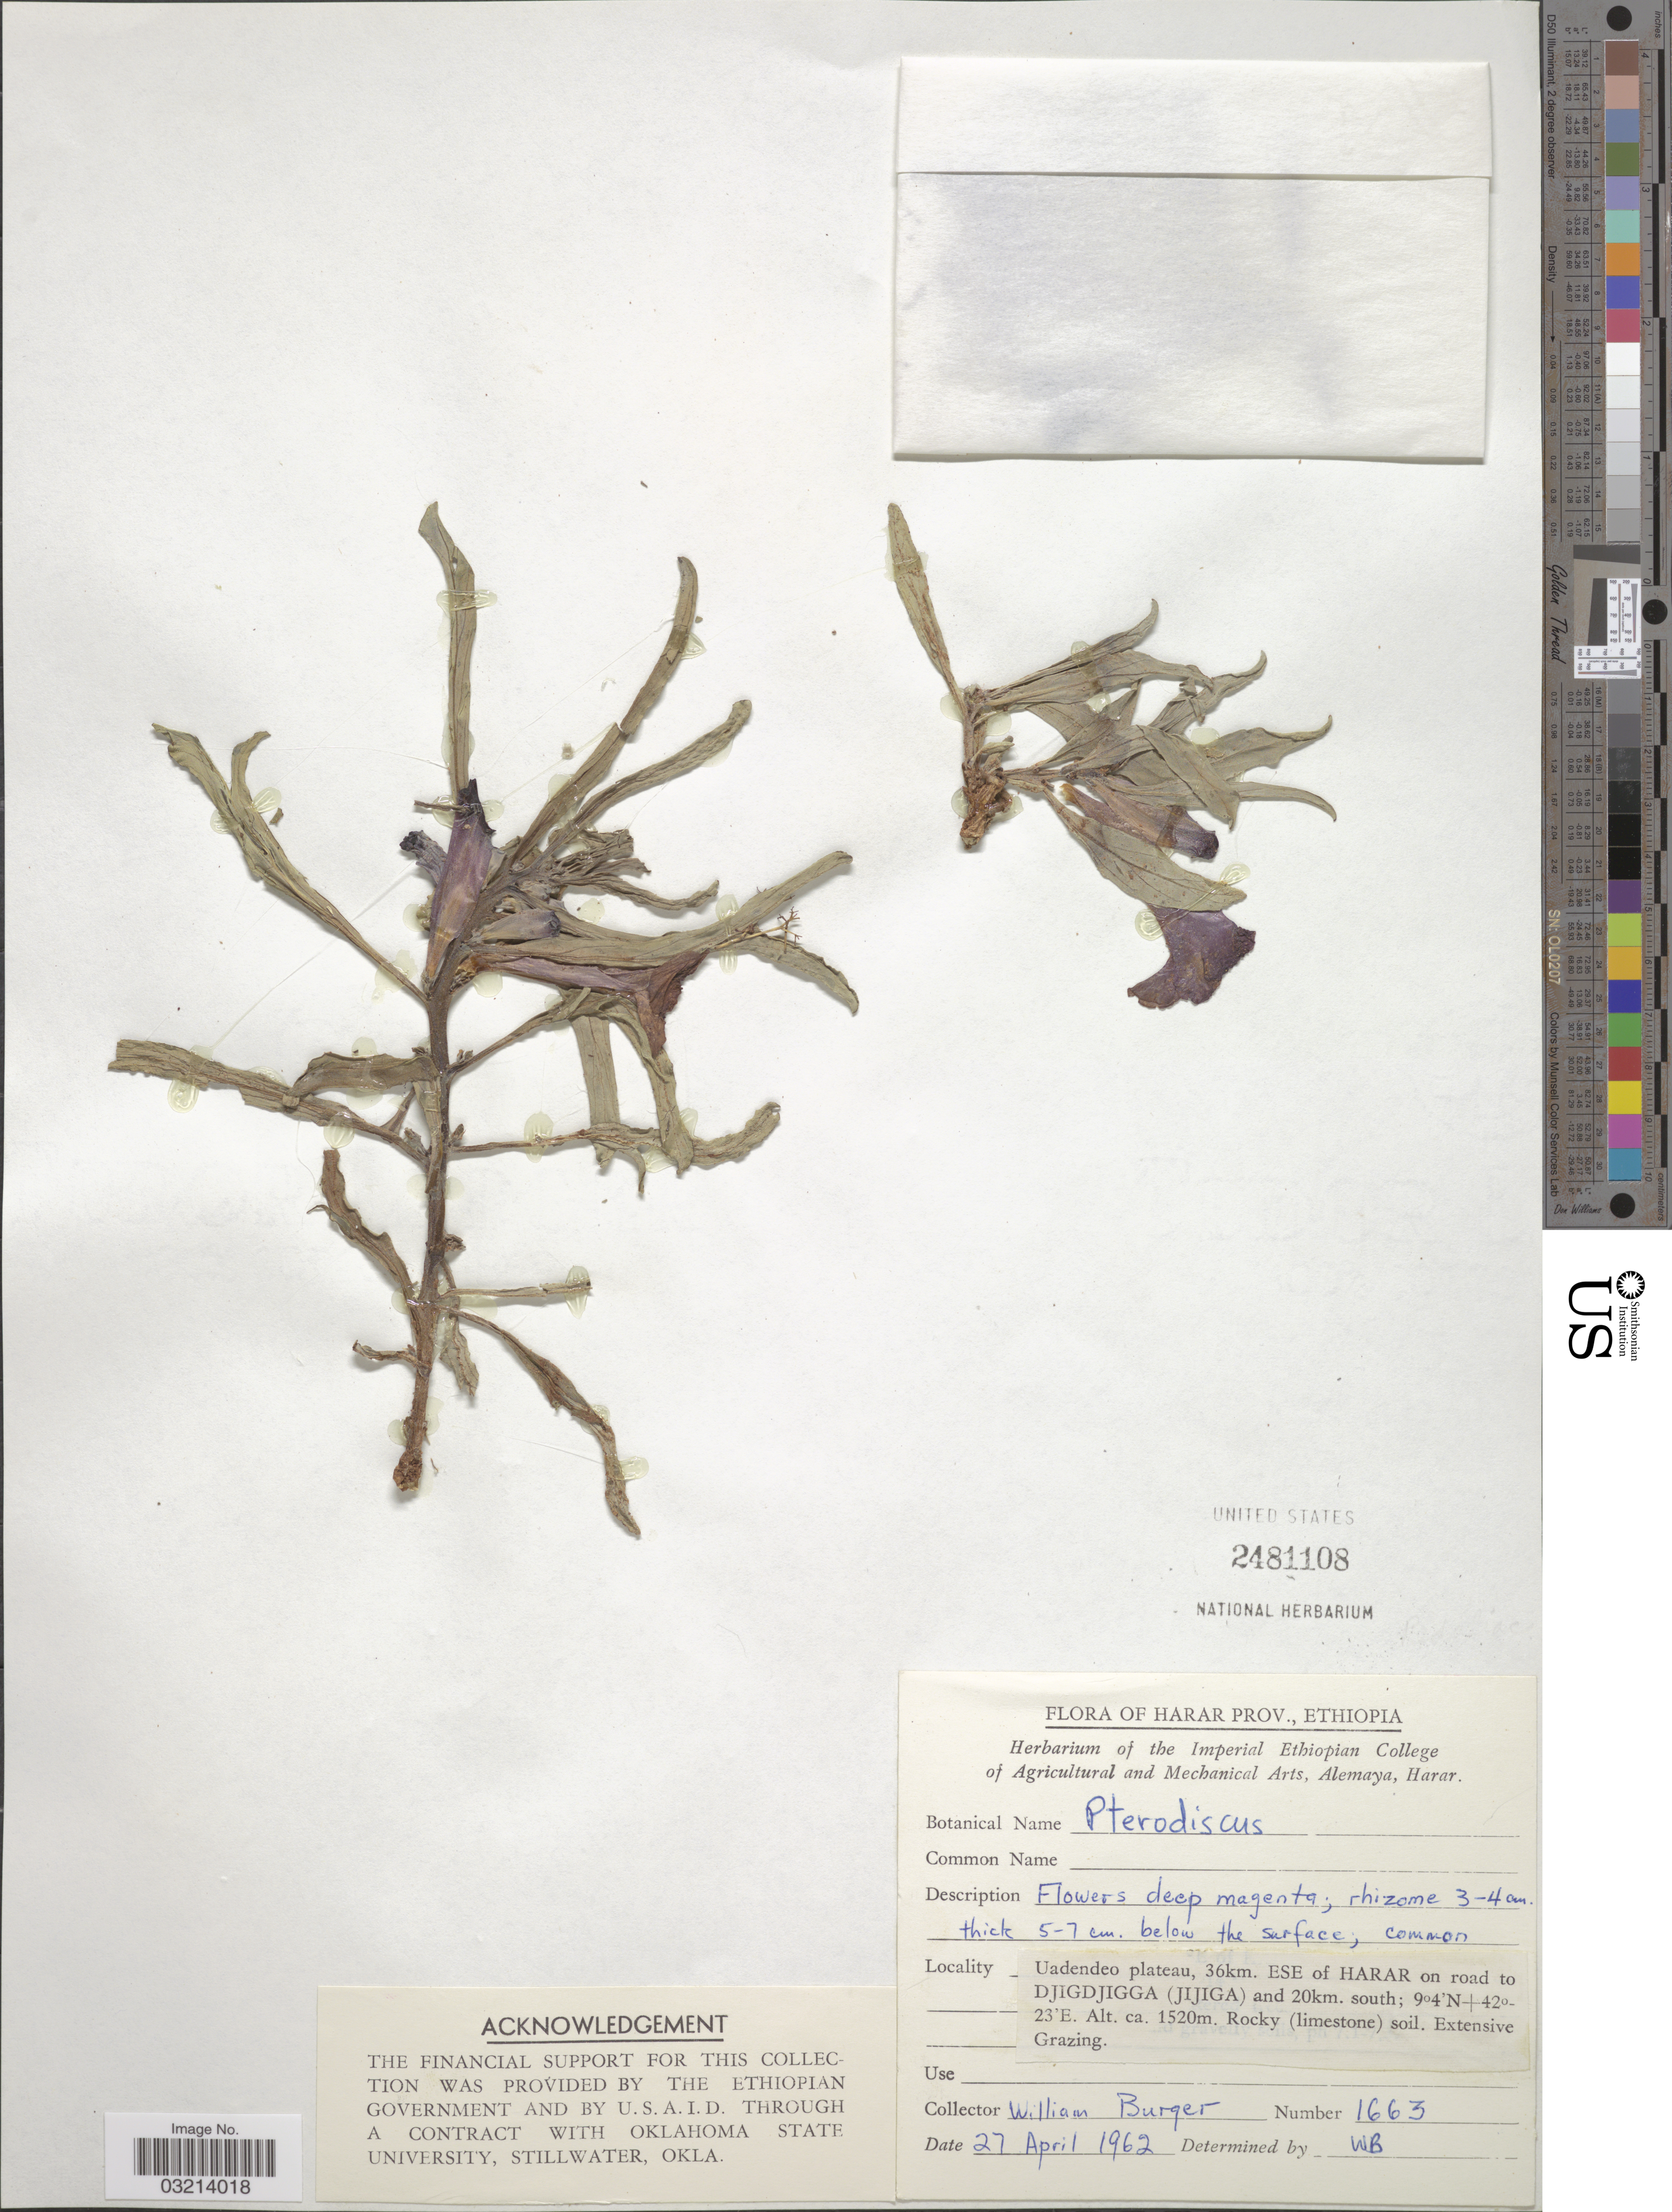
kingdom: Plantae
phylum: Tracheophyta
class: Magnoliopsida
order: Lamiales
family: Pedaliaceae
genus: Pterodiscus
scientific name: Pterodiscus sp.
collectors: W. Burger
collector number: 1663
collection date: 1962-04-27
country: Ethiopia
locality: Harar Prov. Uadendeo plateau, 36km. ESE of Harar on road to Djigdjigga (Jijiga) and 20km. south.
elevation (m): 1520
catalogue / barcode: US 2481108